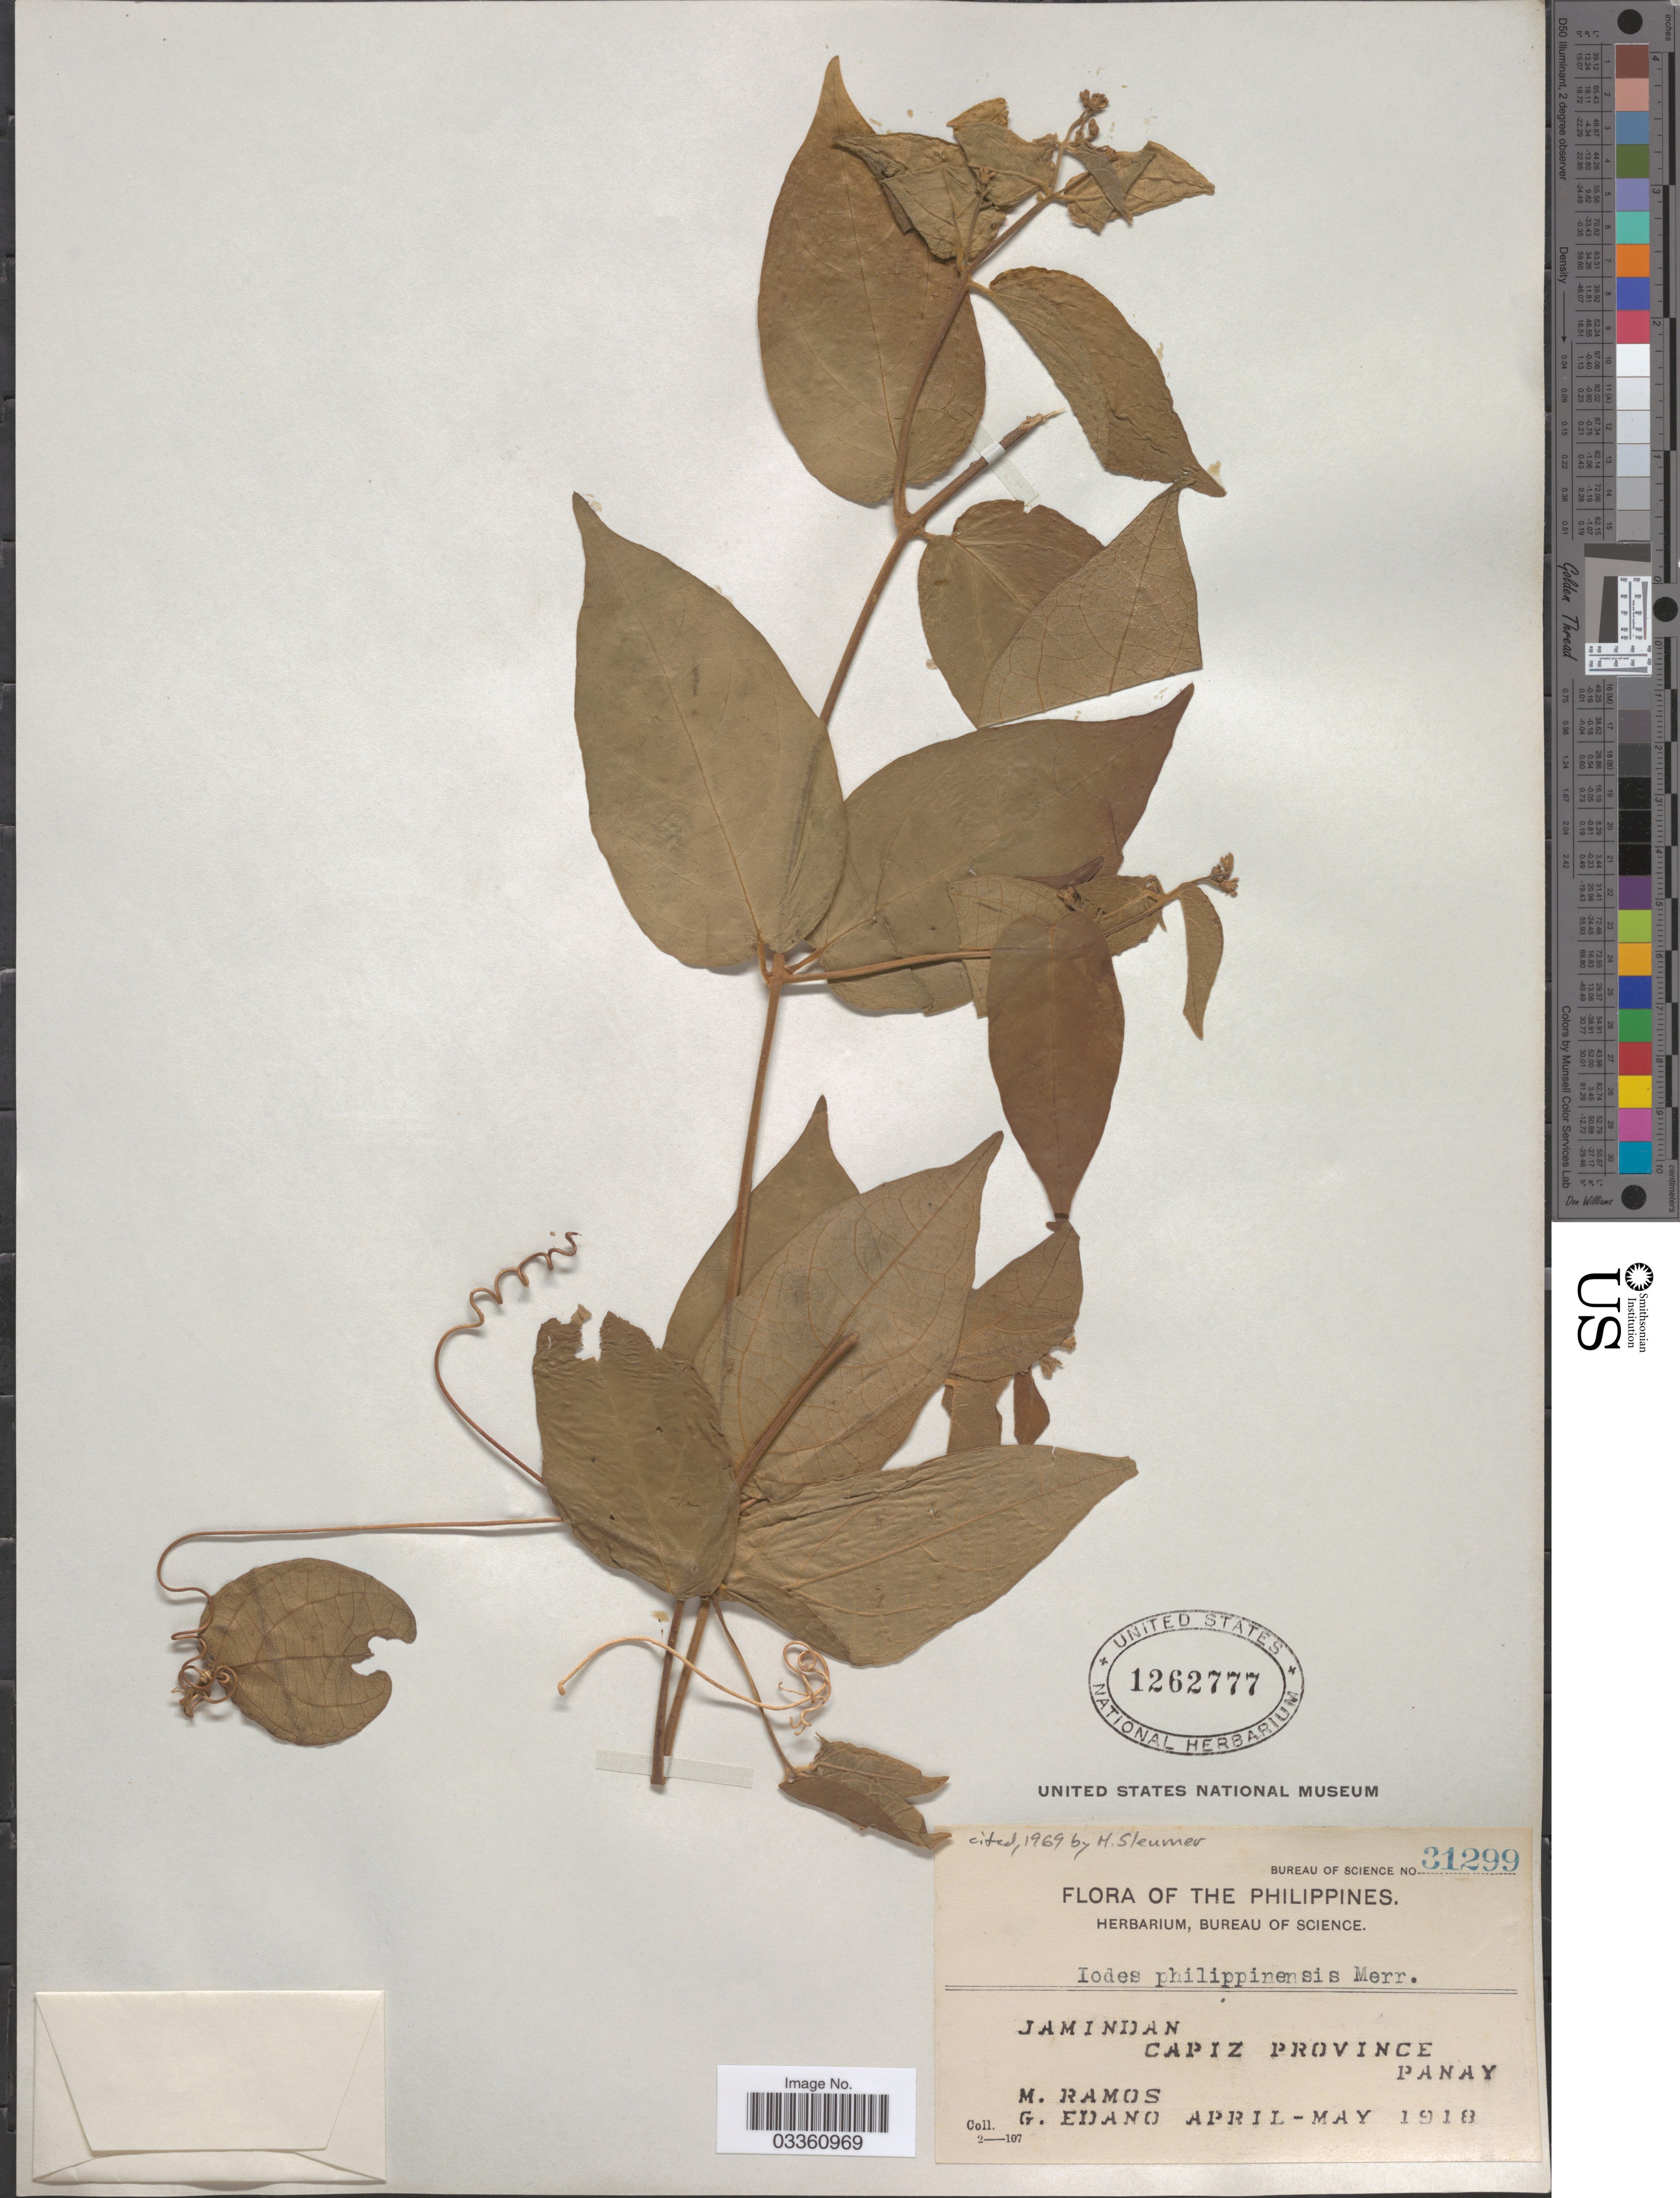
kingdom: Plantae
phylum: Tracheophyta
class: Magnoliopsida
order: Icacinales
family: Icacinaceae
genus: Iodes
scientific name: Iodes philippinensis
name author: Merr.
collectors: M. Ramos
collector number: Bureau of Science 31299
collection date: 1918-04/1918-05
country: Philippines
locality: Jamindan. Capiz Province. Panay.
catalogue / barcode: US 1262777